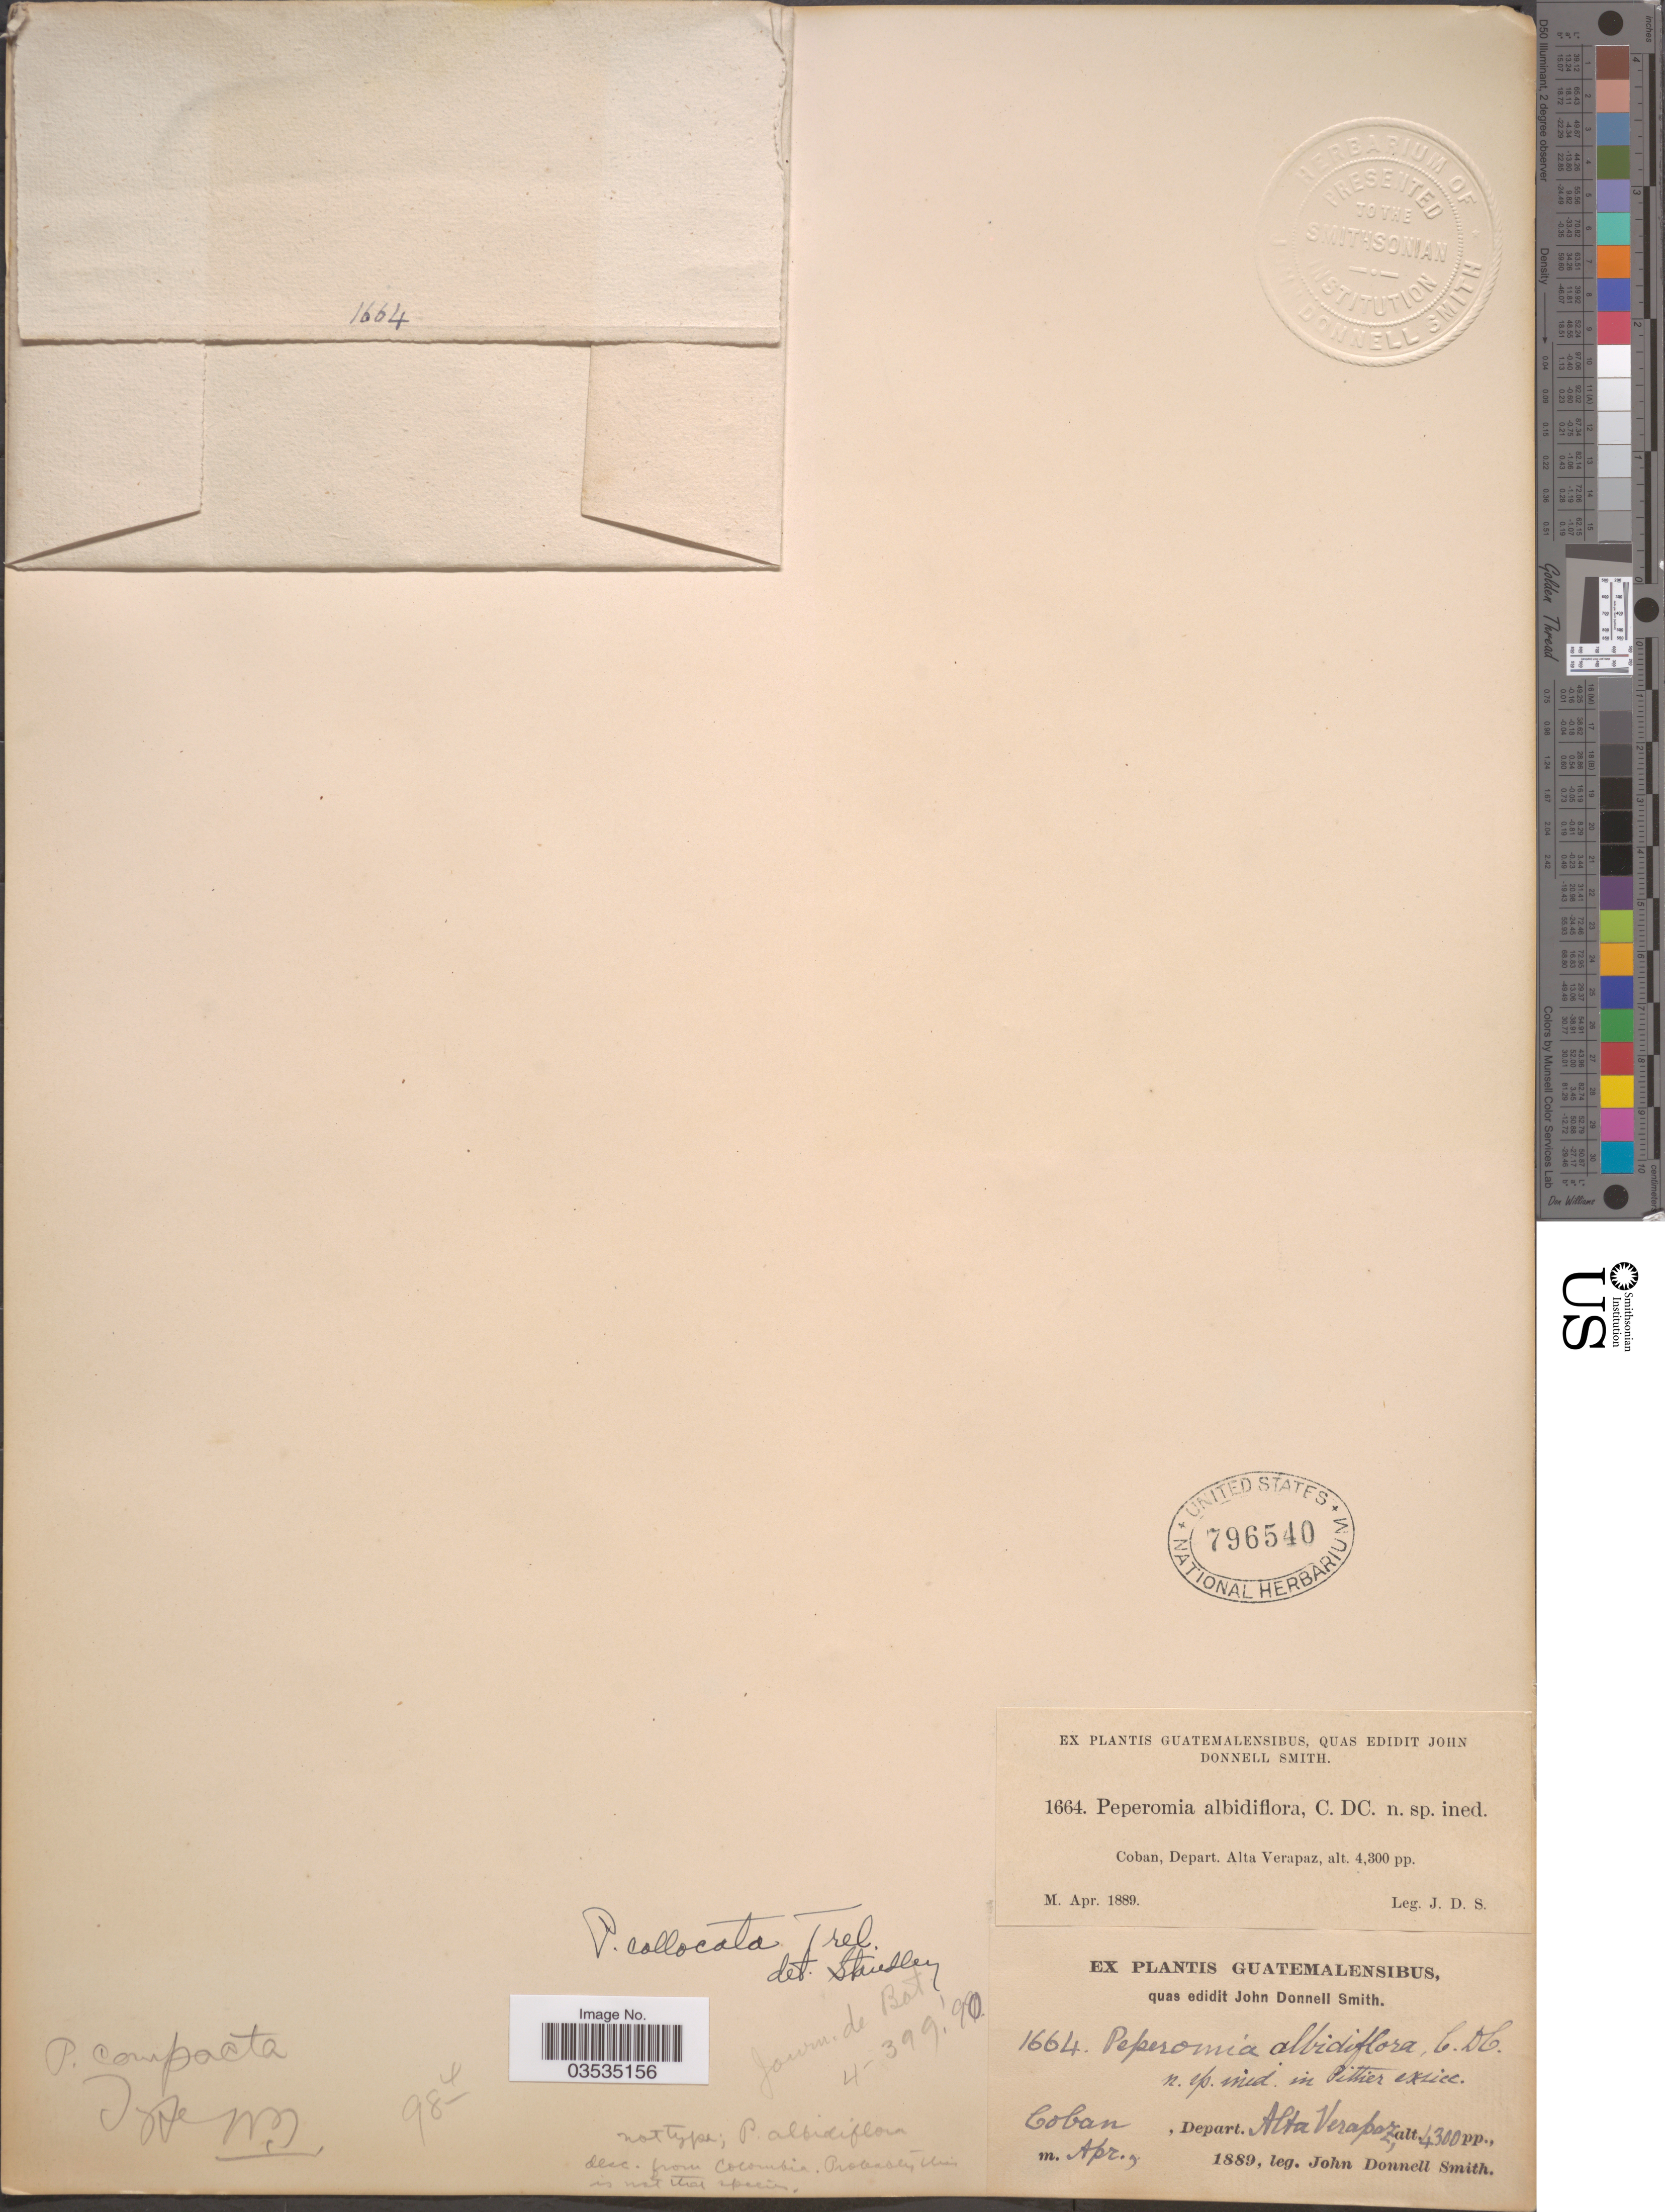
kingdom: Plantae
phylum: Tracheophyta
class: Magnoliopsida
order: Piperales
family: Piperaceae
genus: Peperomia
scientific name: Peperomia collocata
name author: Trel.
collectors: J. Donnell Smith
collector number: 1664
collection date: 1889-04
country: Guatemala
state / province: Alta Verapaz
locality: Coban, Depart. Alta Verapaz.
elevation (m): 1311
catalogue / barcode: US 796540